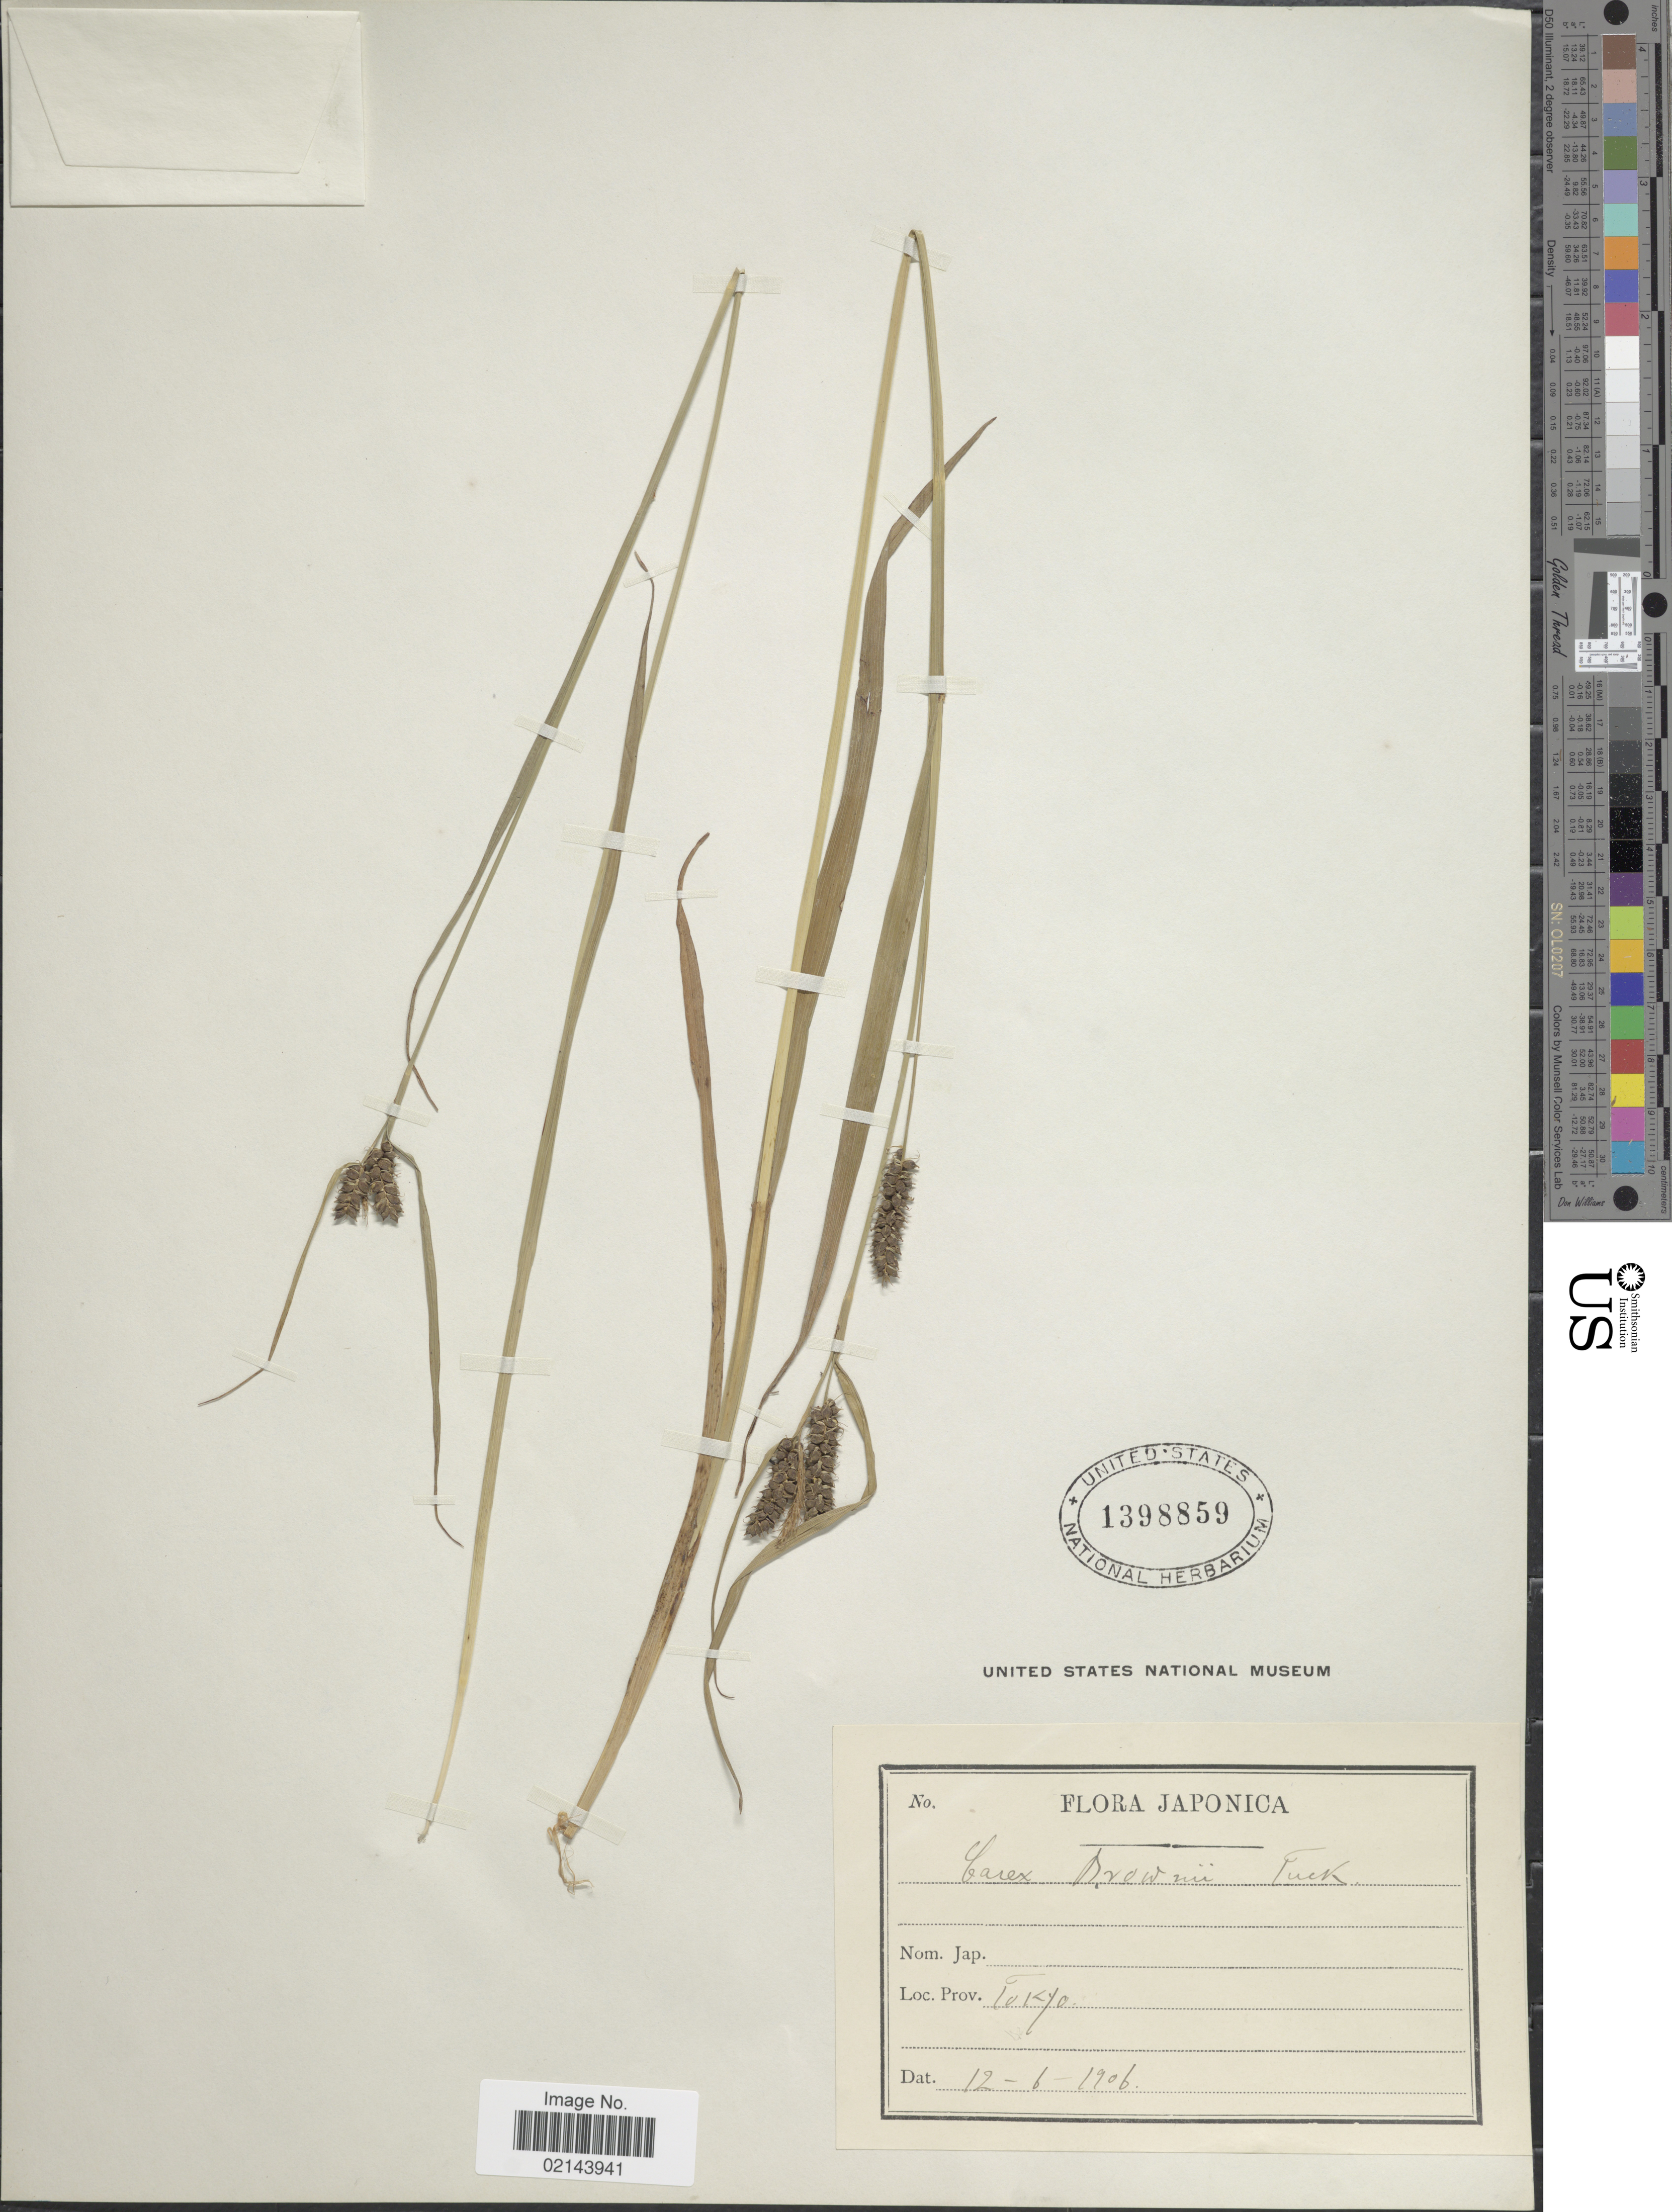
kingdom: Plantae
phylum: Tracheophyta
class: Liliopsida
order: Poales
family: Cyperaceae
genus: Carex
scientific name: Carex brownii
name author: Tuck.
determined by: Strong, Mark T., (BOT), Smithsonian Institution - National Museum of Natural History (UNITED STATES)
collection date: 1906-06-12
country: Japan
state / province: Tokyo, Federal City of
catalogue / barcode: US 1398859